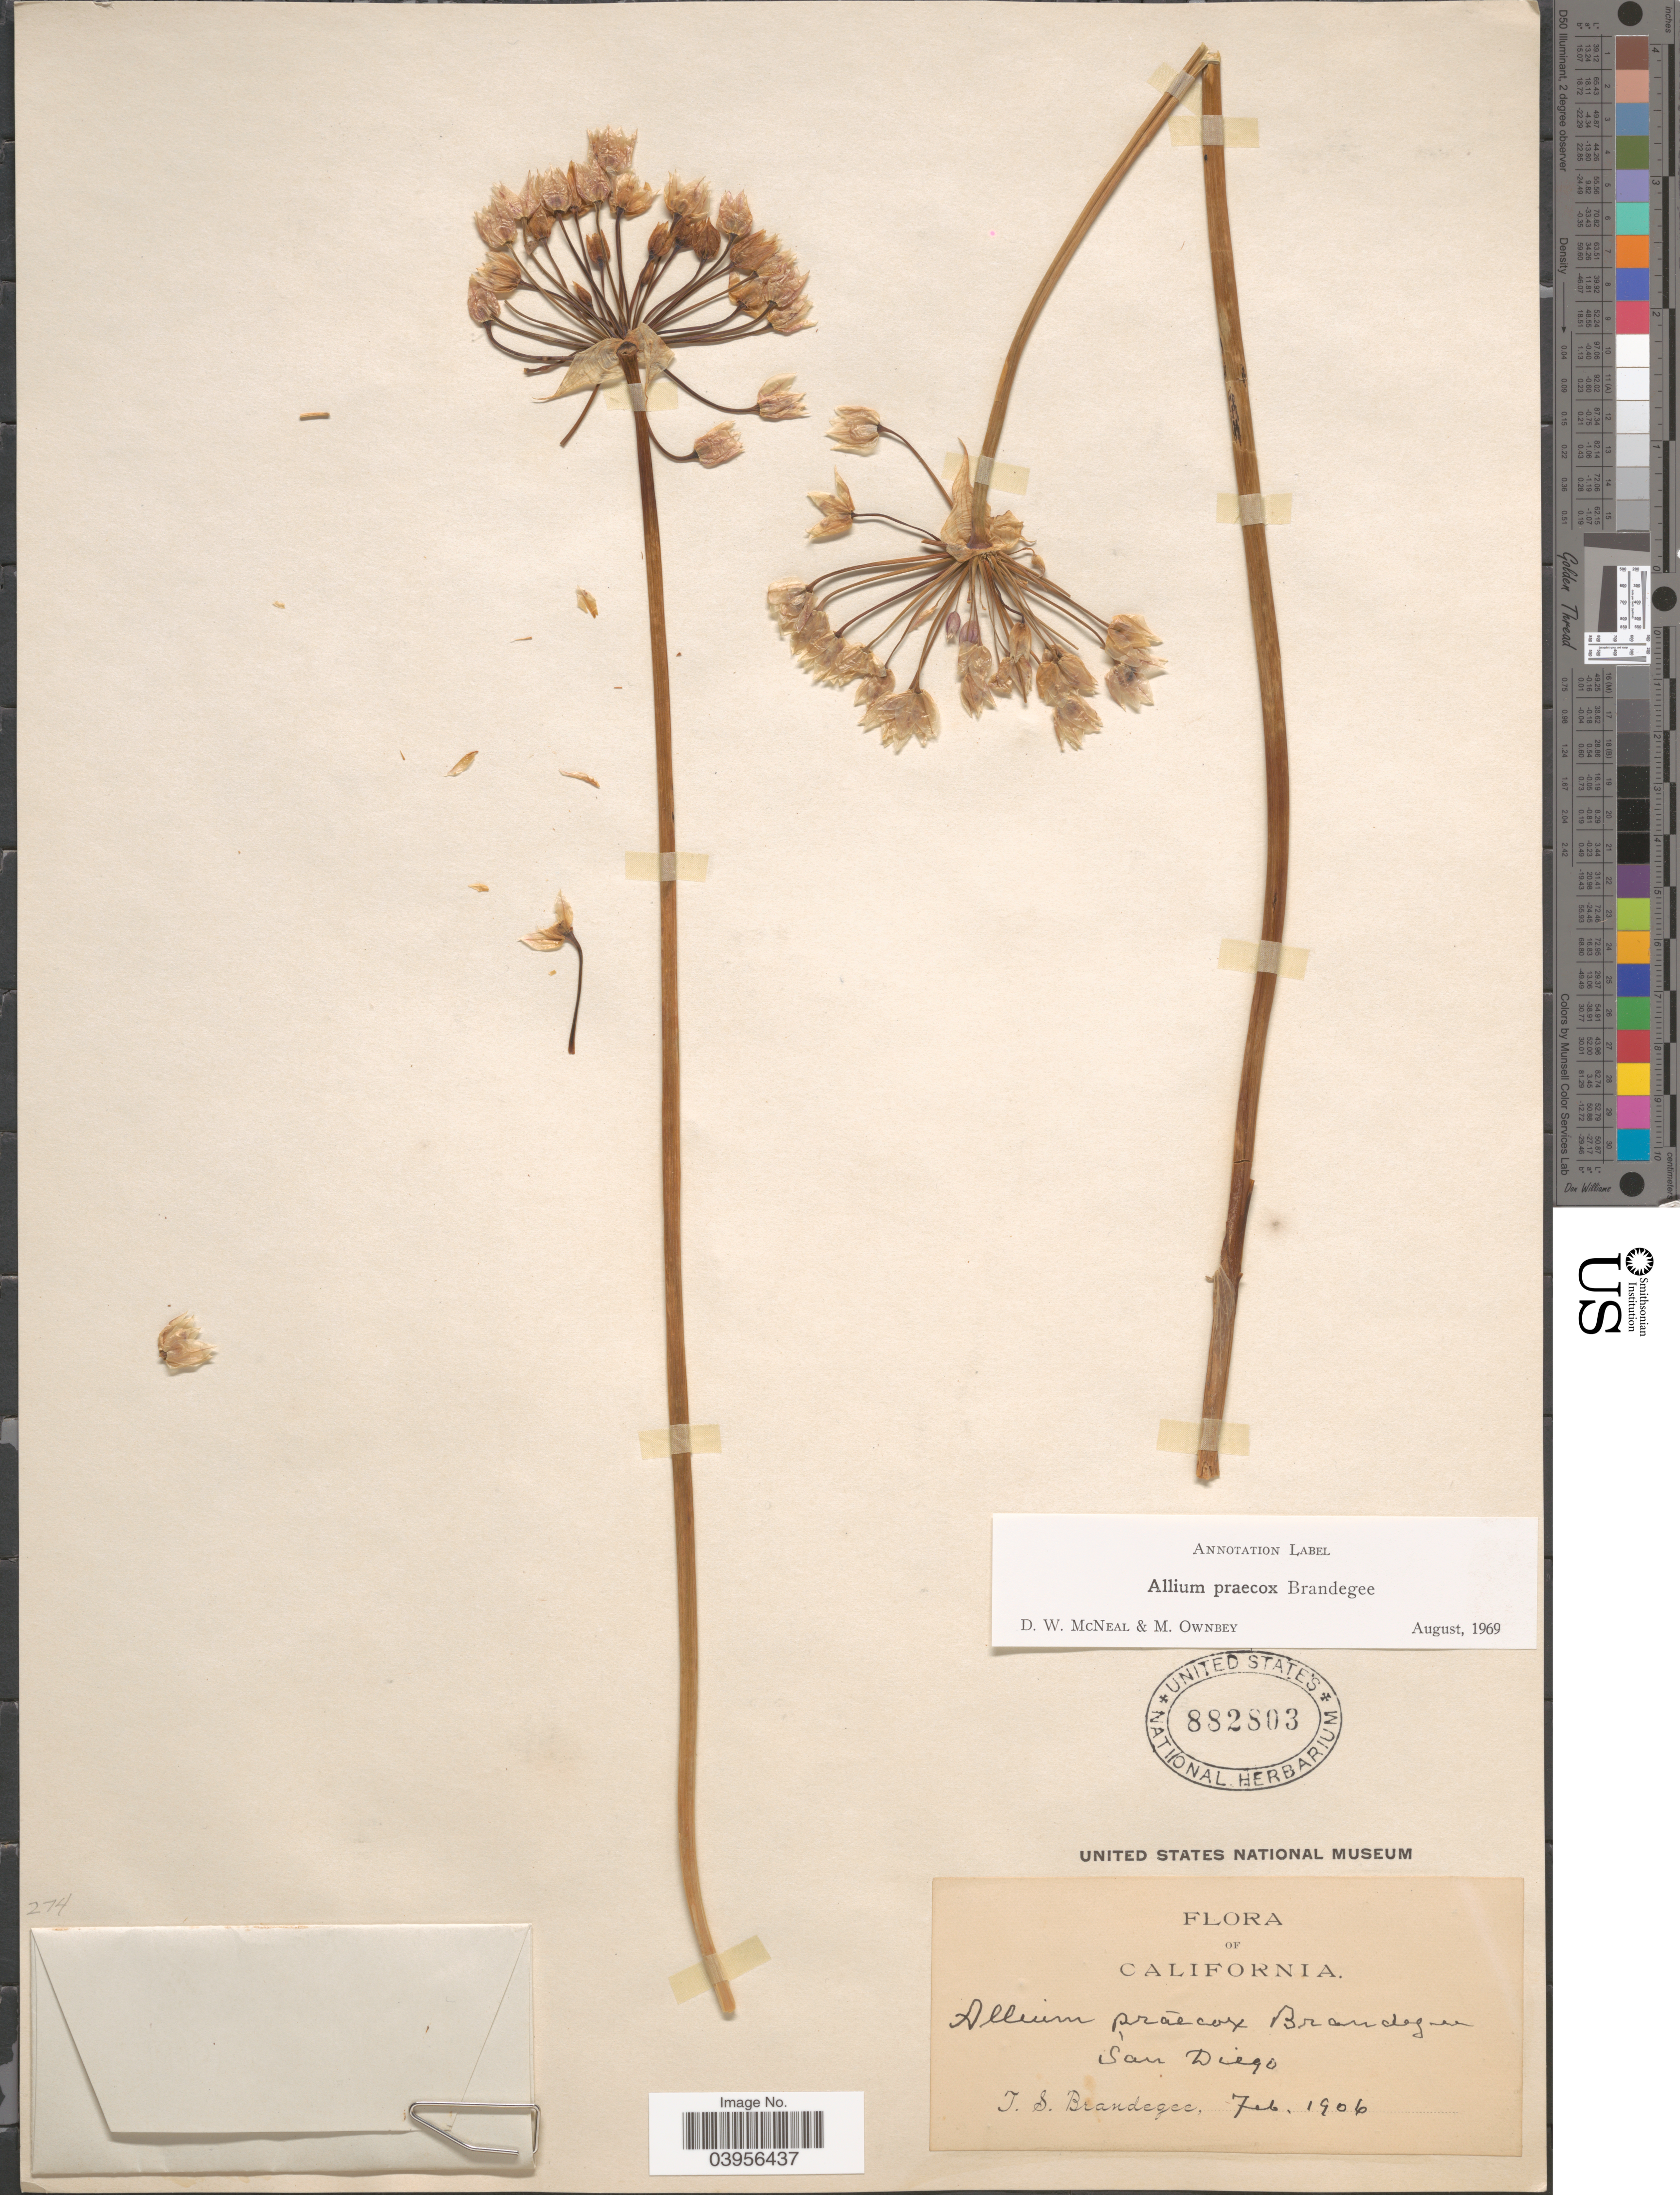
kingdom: Plantae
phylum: Tracheophyta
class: Liliopsida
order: Asparagales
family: Amaryllidaceae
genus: Allium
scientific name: Allium praecox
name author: Brandegee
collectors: T. S. Brandegee (herbarium)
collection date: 1906-02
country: United States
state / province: California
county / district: San Diego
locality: San Diego.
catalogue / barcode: US 882803